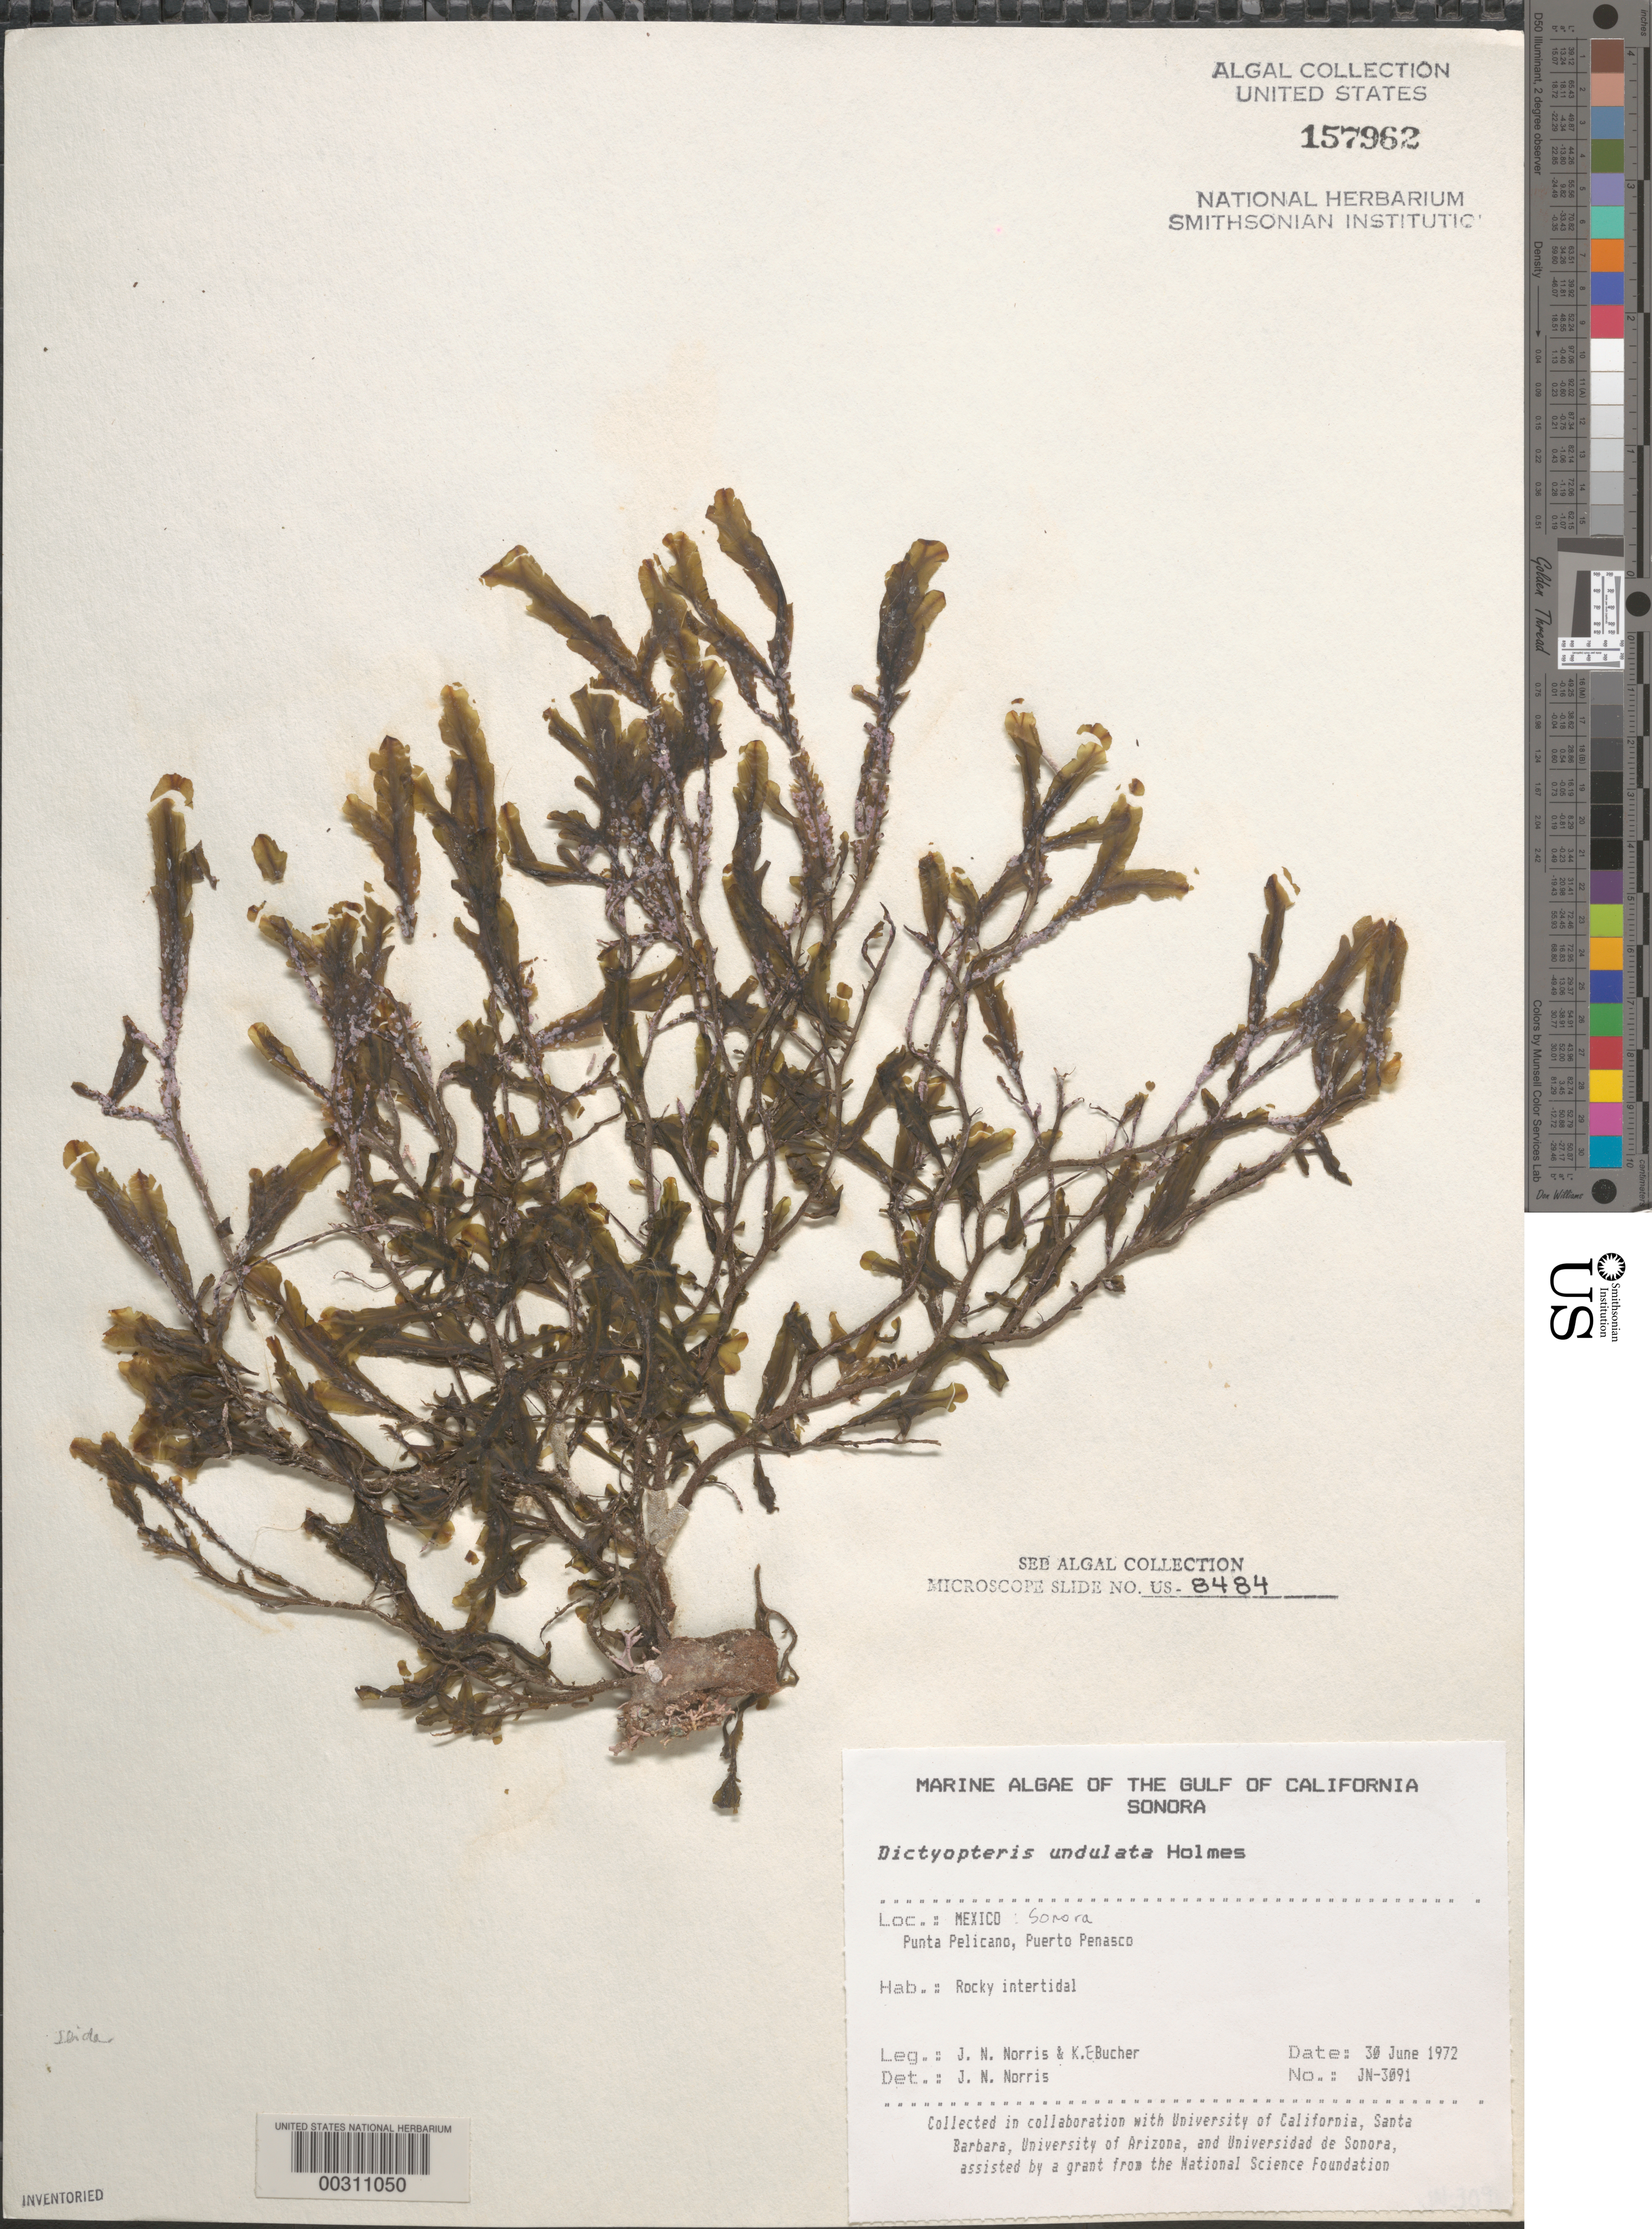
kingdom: Chromista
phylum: Ochrophyta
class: Phaeophyceae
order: Dictyotales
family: Dictyotaceae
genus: Dictyopteris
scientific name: Dictyopteris undulata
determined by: Norris, James N.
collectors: J. N. Norris & K. E. Bucher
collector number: JN-3091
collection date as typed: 30 Jun 1972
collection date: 1972-06-30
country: Mexico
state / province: Sonora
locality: Punta Pelicano, Puerto Penasco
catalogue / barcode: US 157962